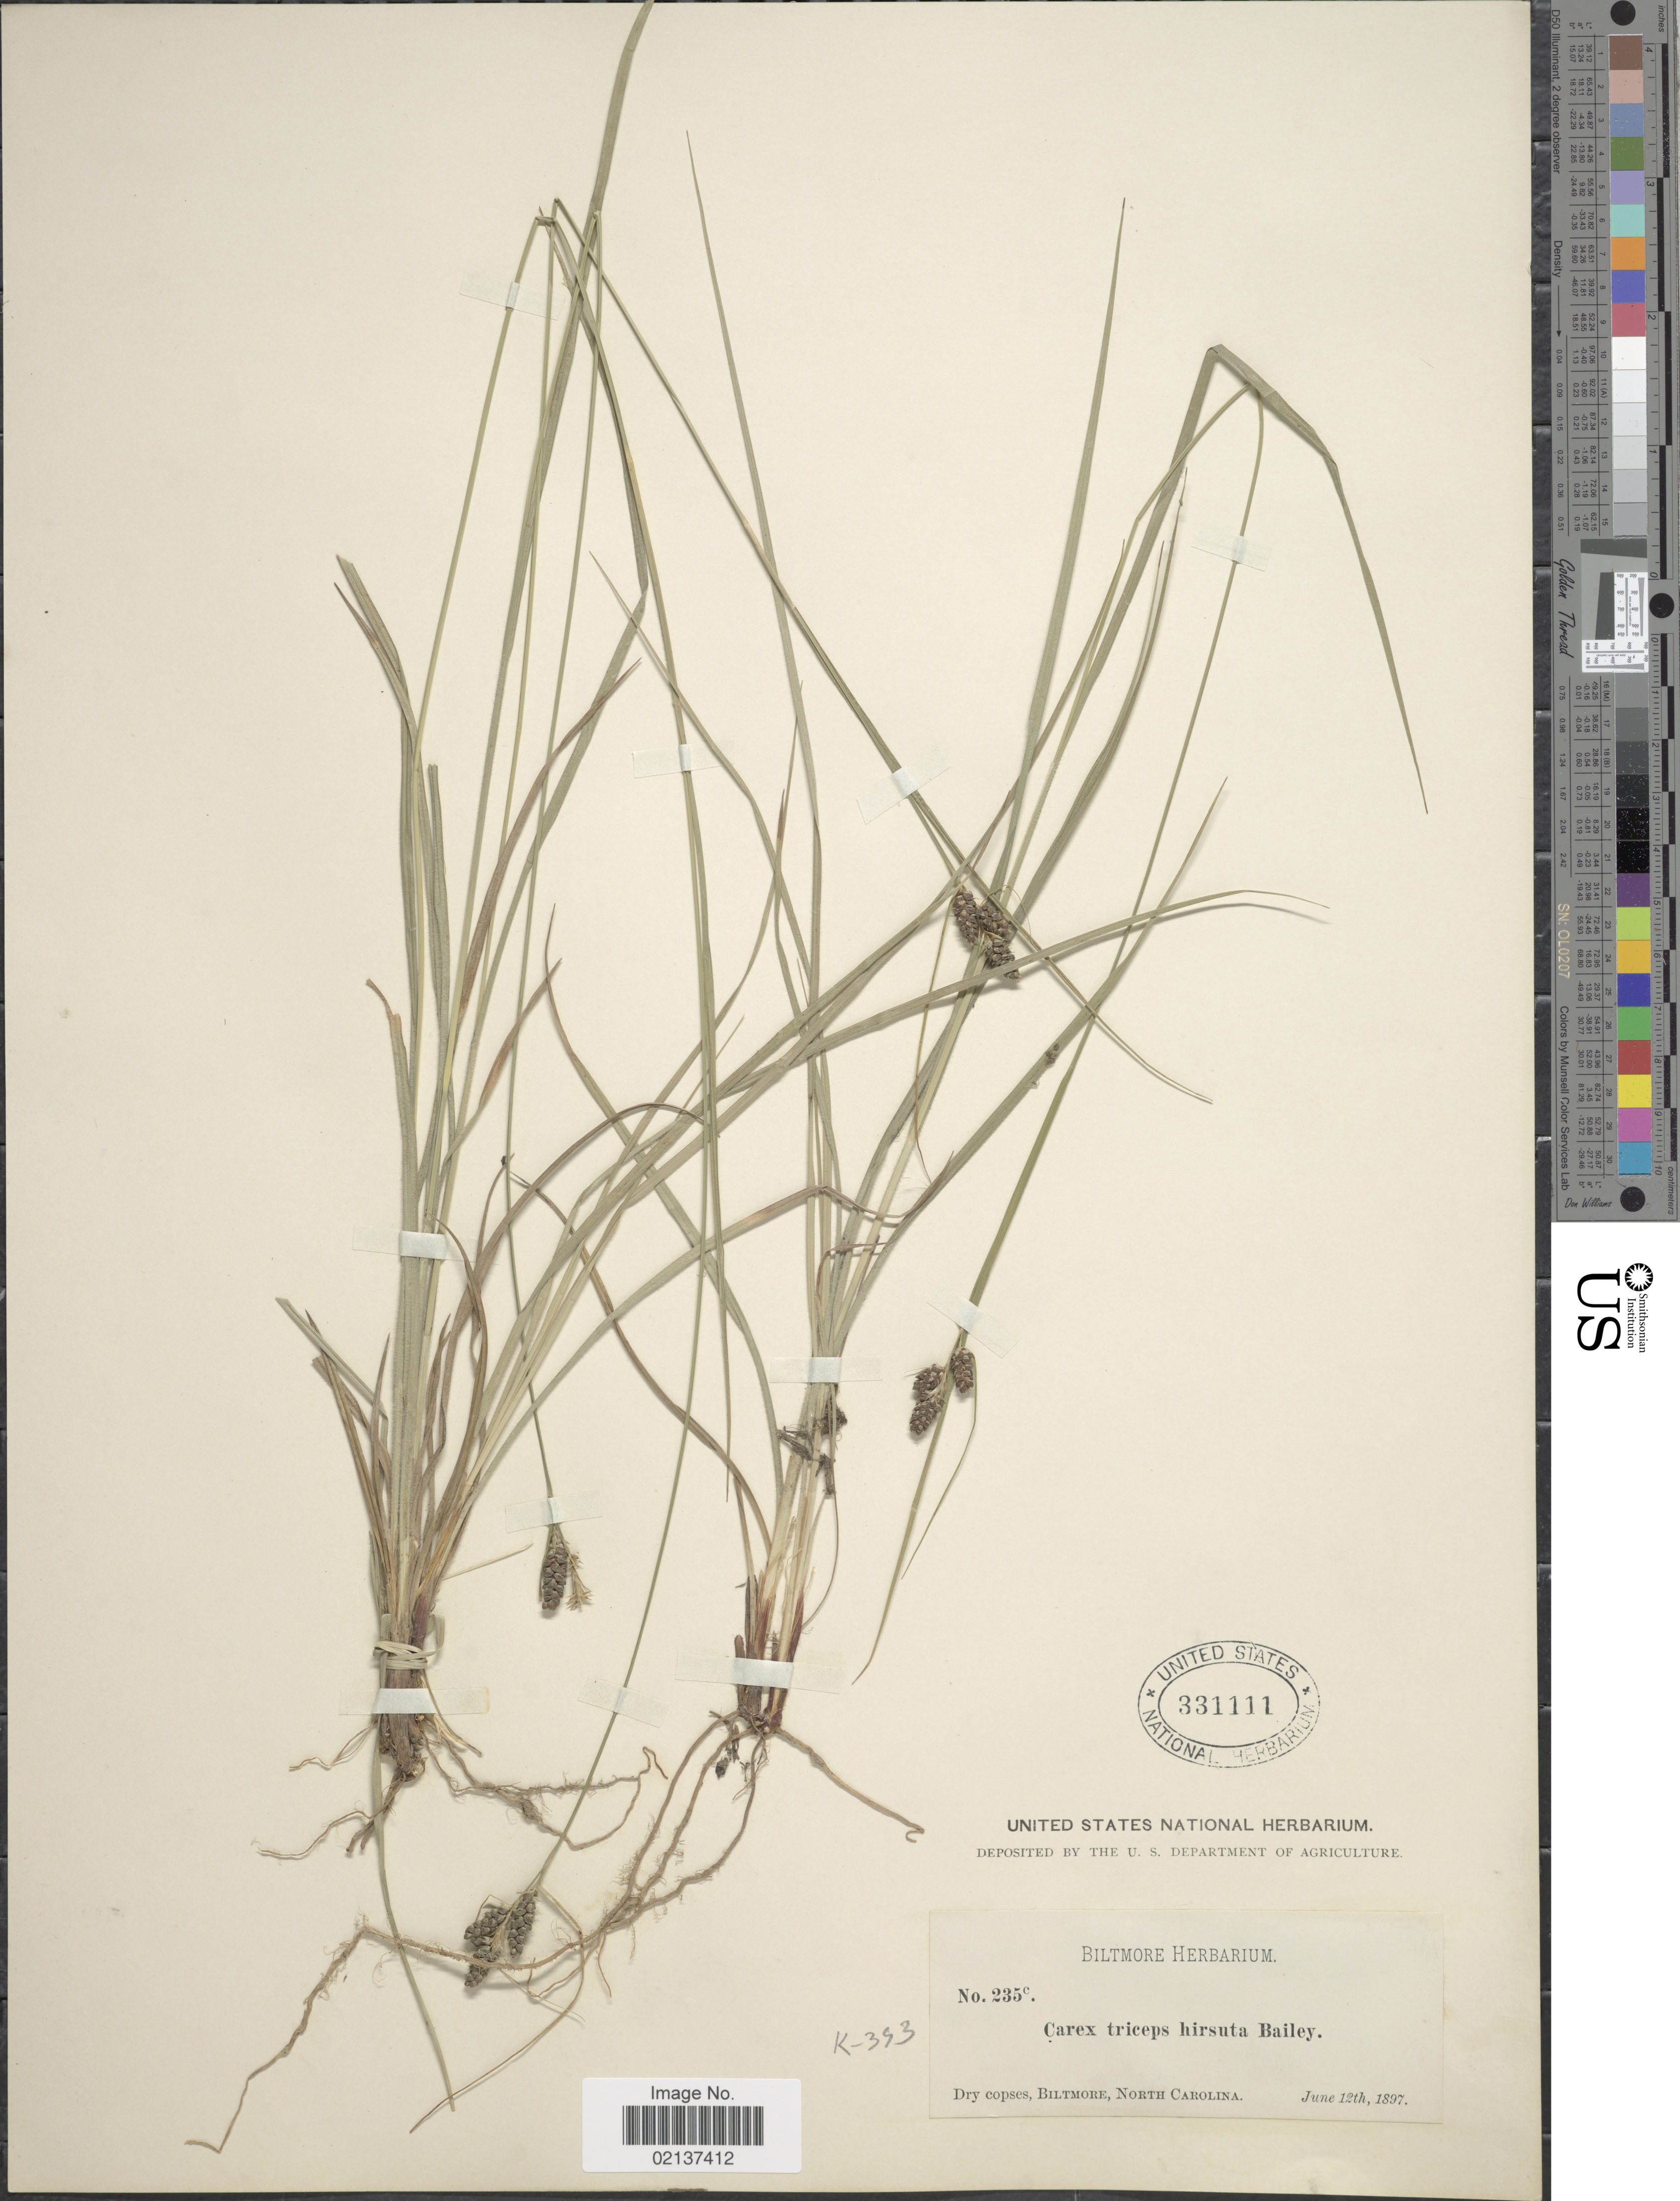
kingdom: Plantae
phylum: Tracheophyta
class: Liliopsida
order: Poales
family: Cyperaceae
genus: Carex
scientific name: Carex hirsutella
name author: Mack.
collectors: ex herb. Biltmore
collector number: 235c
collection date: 1897-06-12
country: United States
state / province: North Carolina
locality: Biltmore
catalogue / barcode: US 331111